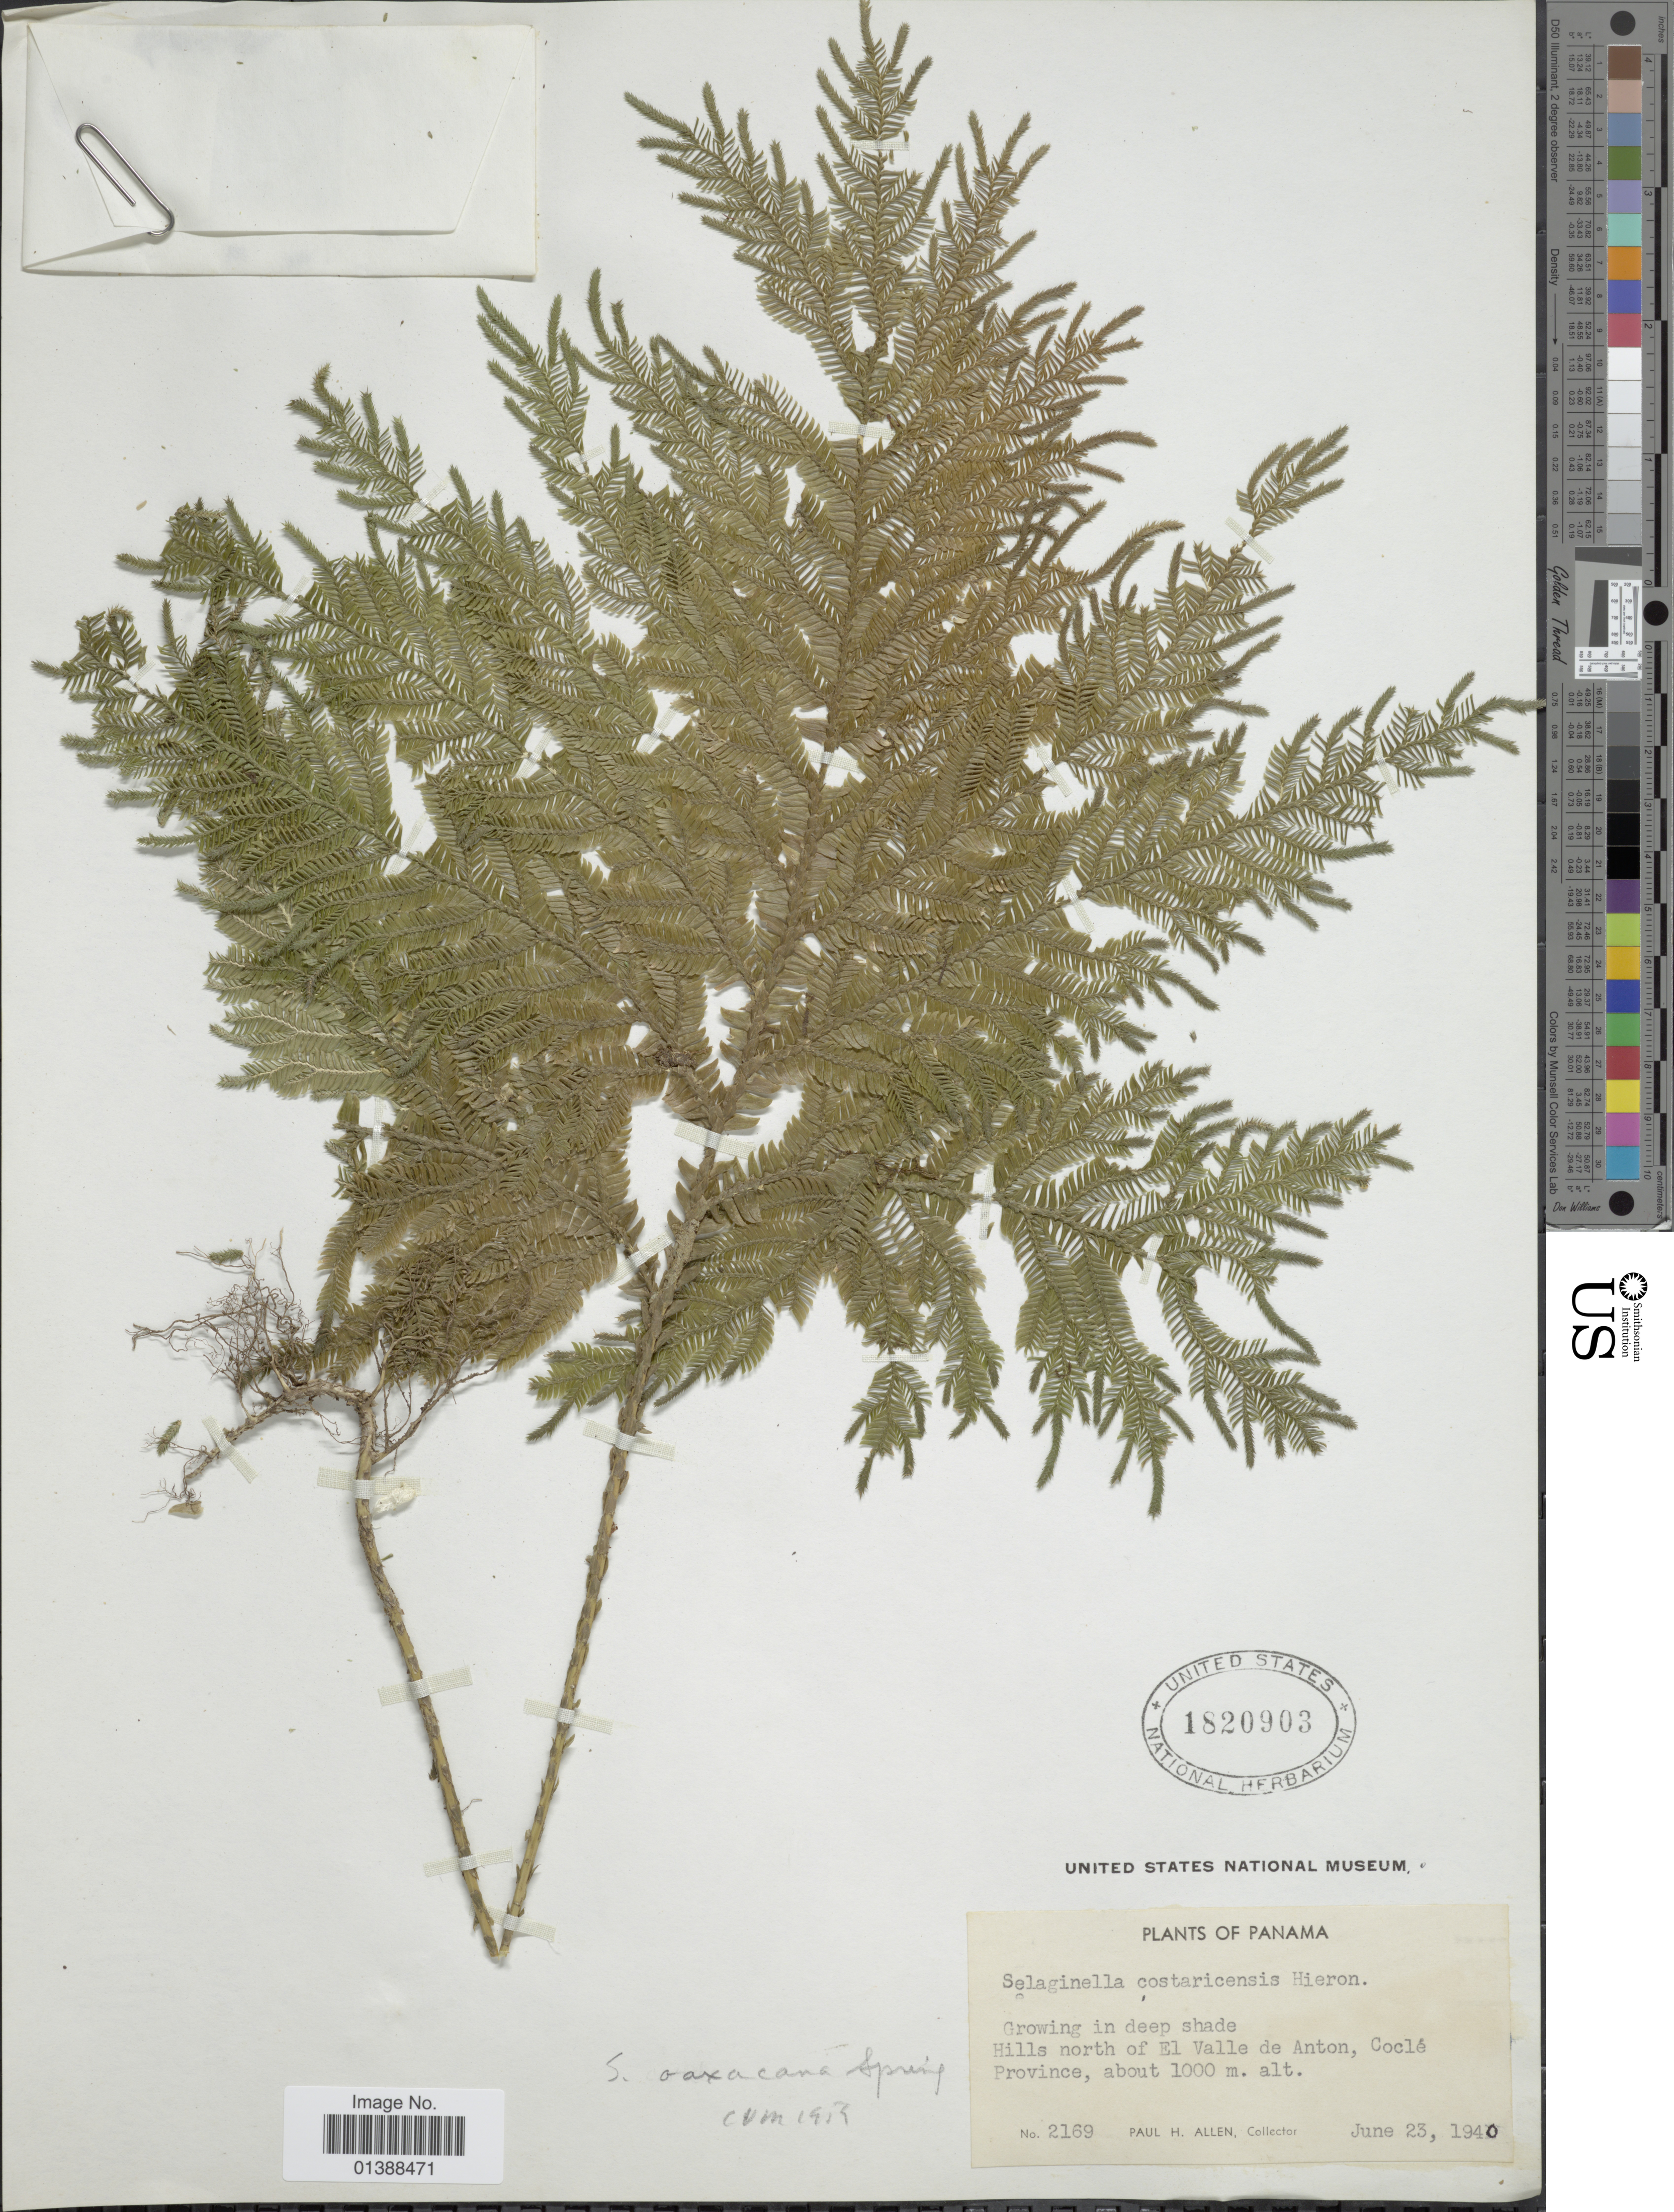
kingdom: Plantae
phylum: Tracheophyta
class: Lycopodiopsida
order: Selaginellales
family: Selaginellaceae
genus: Selaginella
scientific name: Selaginella oaxacana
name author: Spring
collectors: P. H. Allen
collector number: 2169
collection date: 1940-06-23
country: Panama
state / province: Coclé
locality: Hills north of El Valle de Anton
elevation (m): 1000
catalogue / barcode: US 1820903